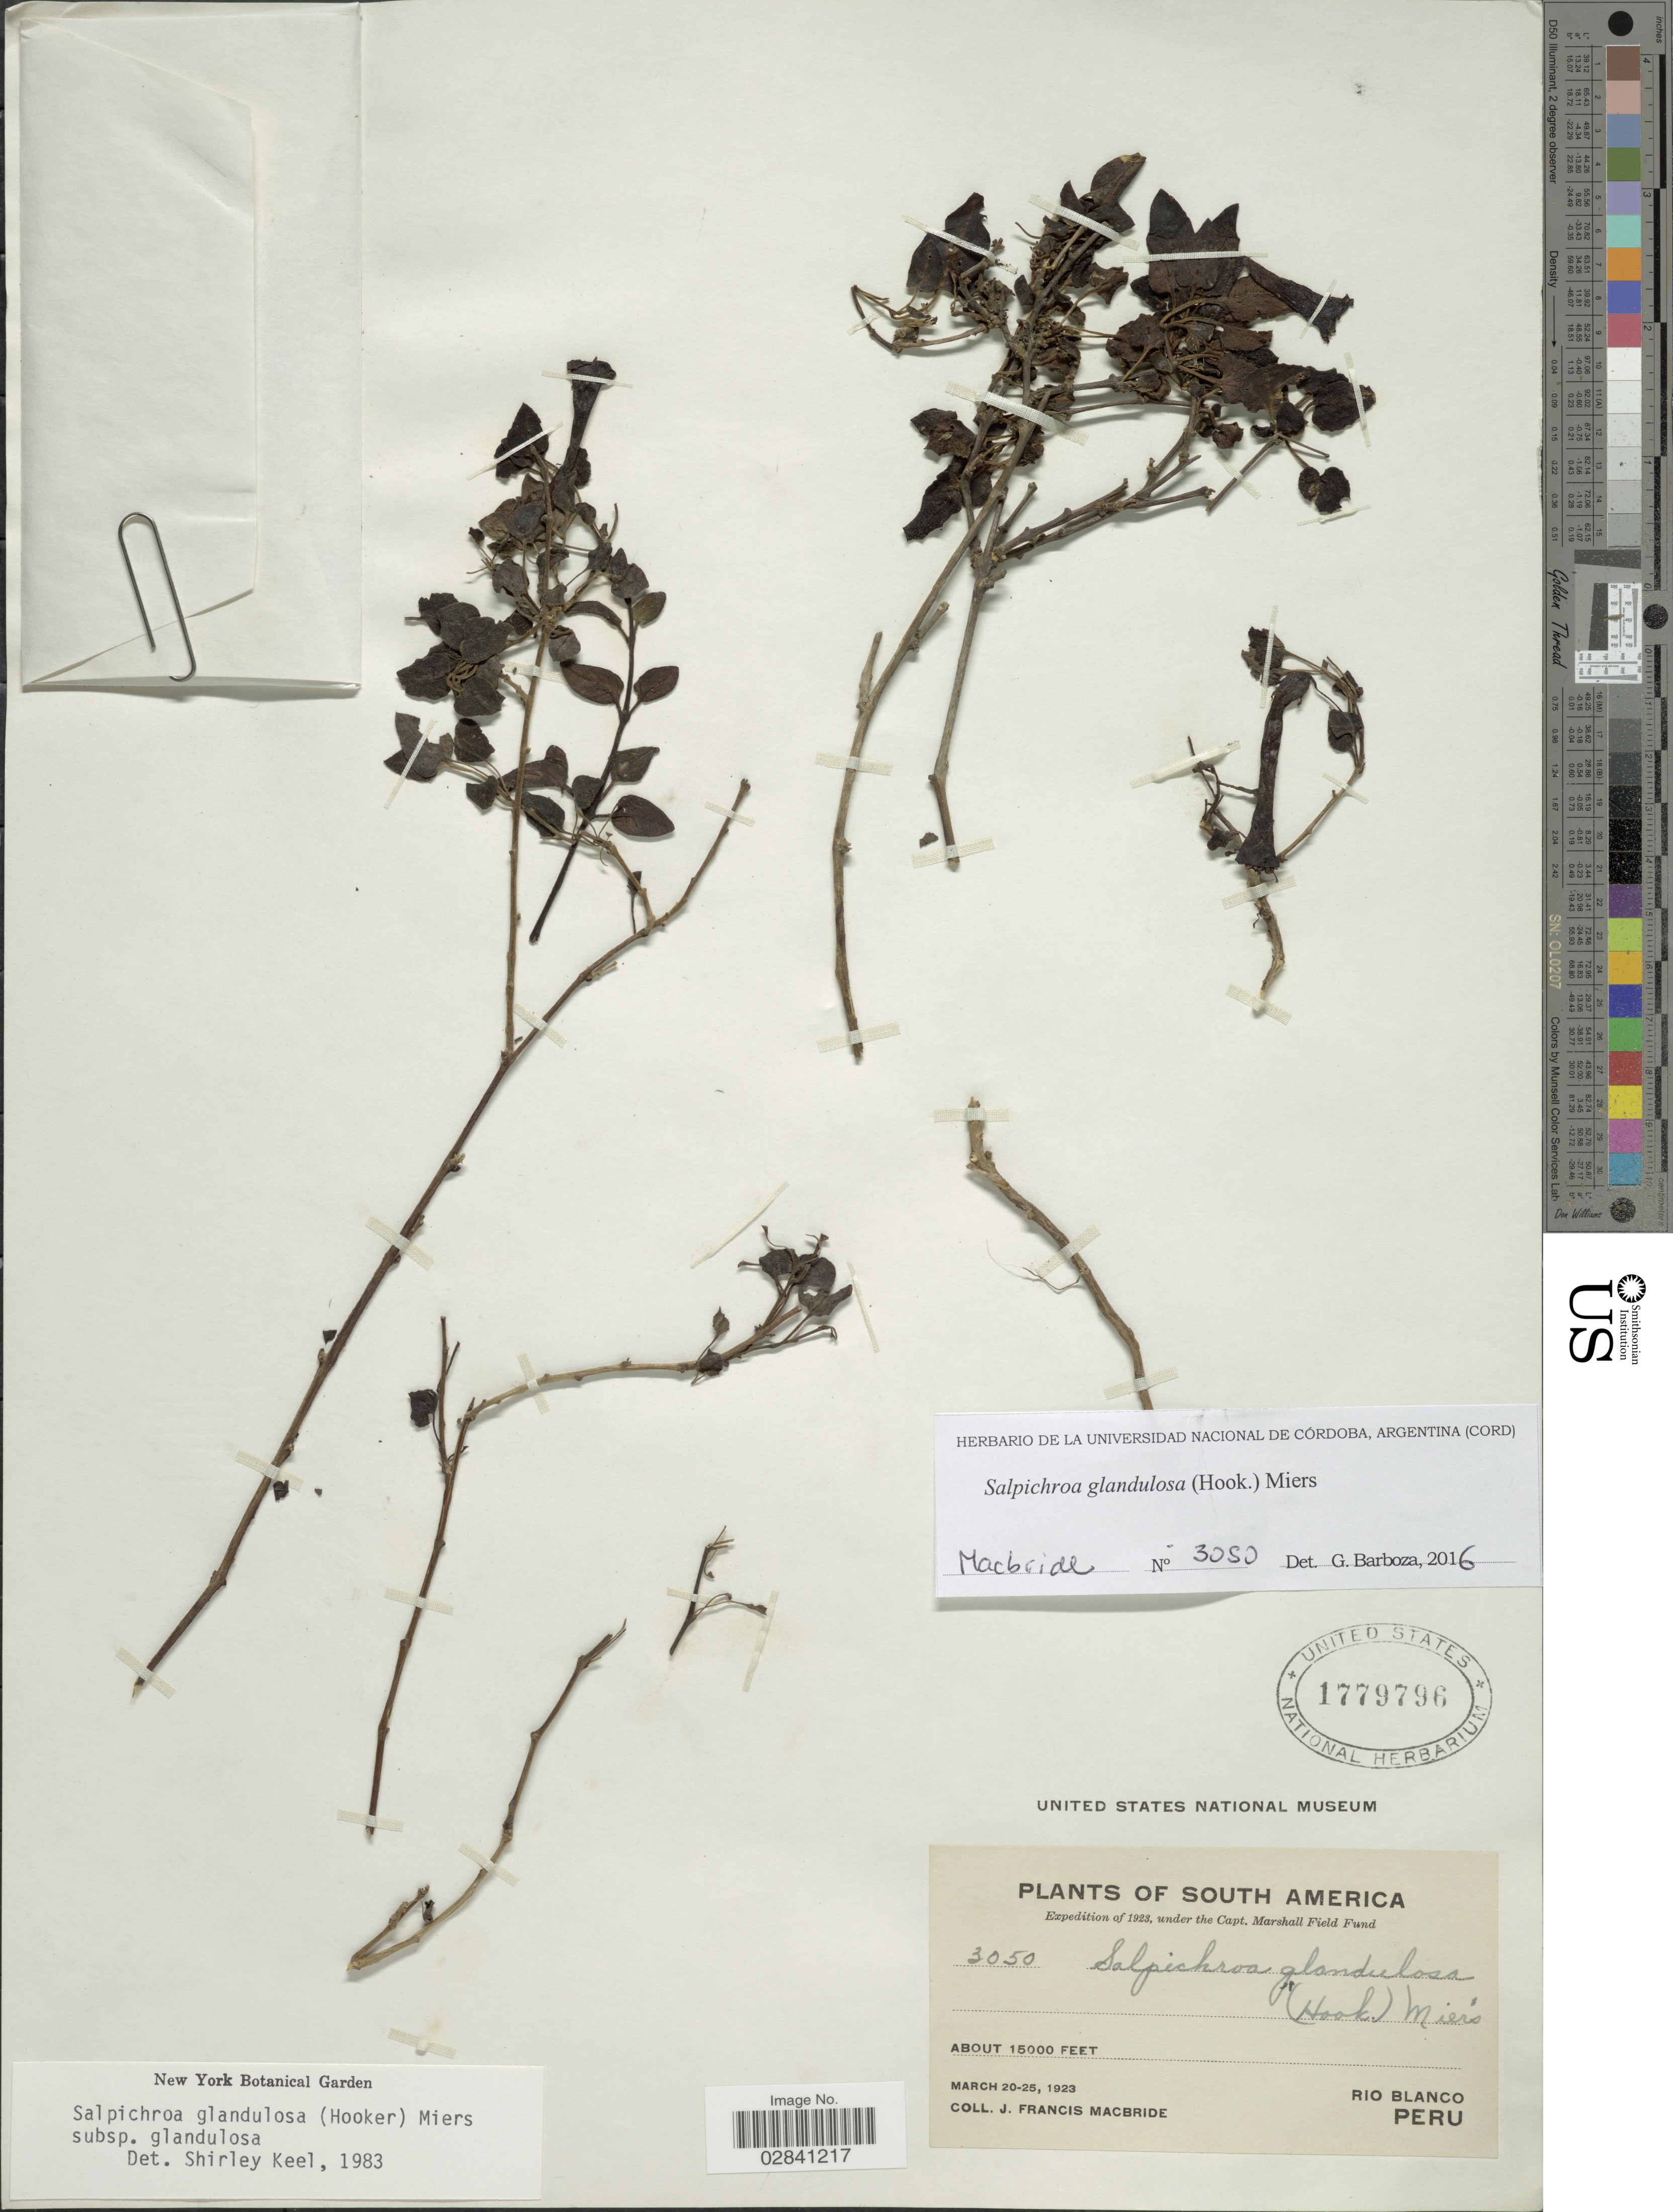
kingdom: Plantae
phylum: Tracheophyta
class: Magnoliopsida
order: Solanales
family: Solanaceae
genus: Salpichroa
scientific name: Salpichroa glandulosa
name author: (Hook.) Miers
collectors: J. F. Macbride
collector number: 3050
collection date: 1923-03-20/1923-03-25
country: Peru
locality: Rio Blanco.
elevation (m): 4572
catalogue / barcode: US 1779796